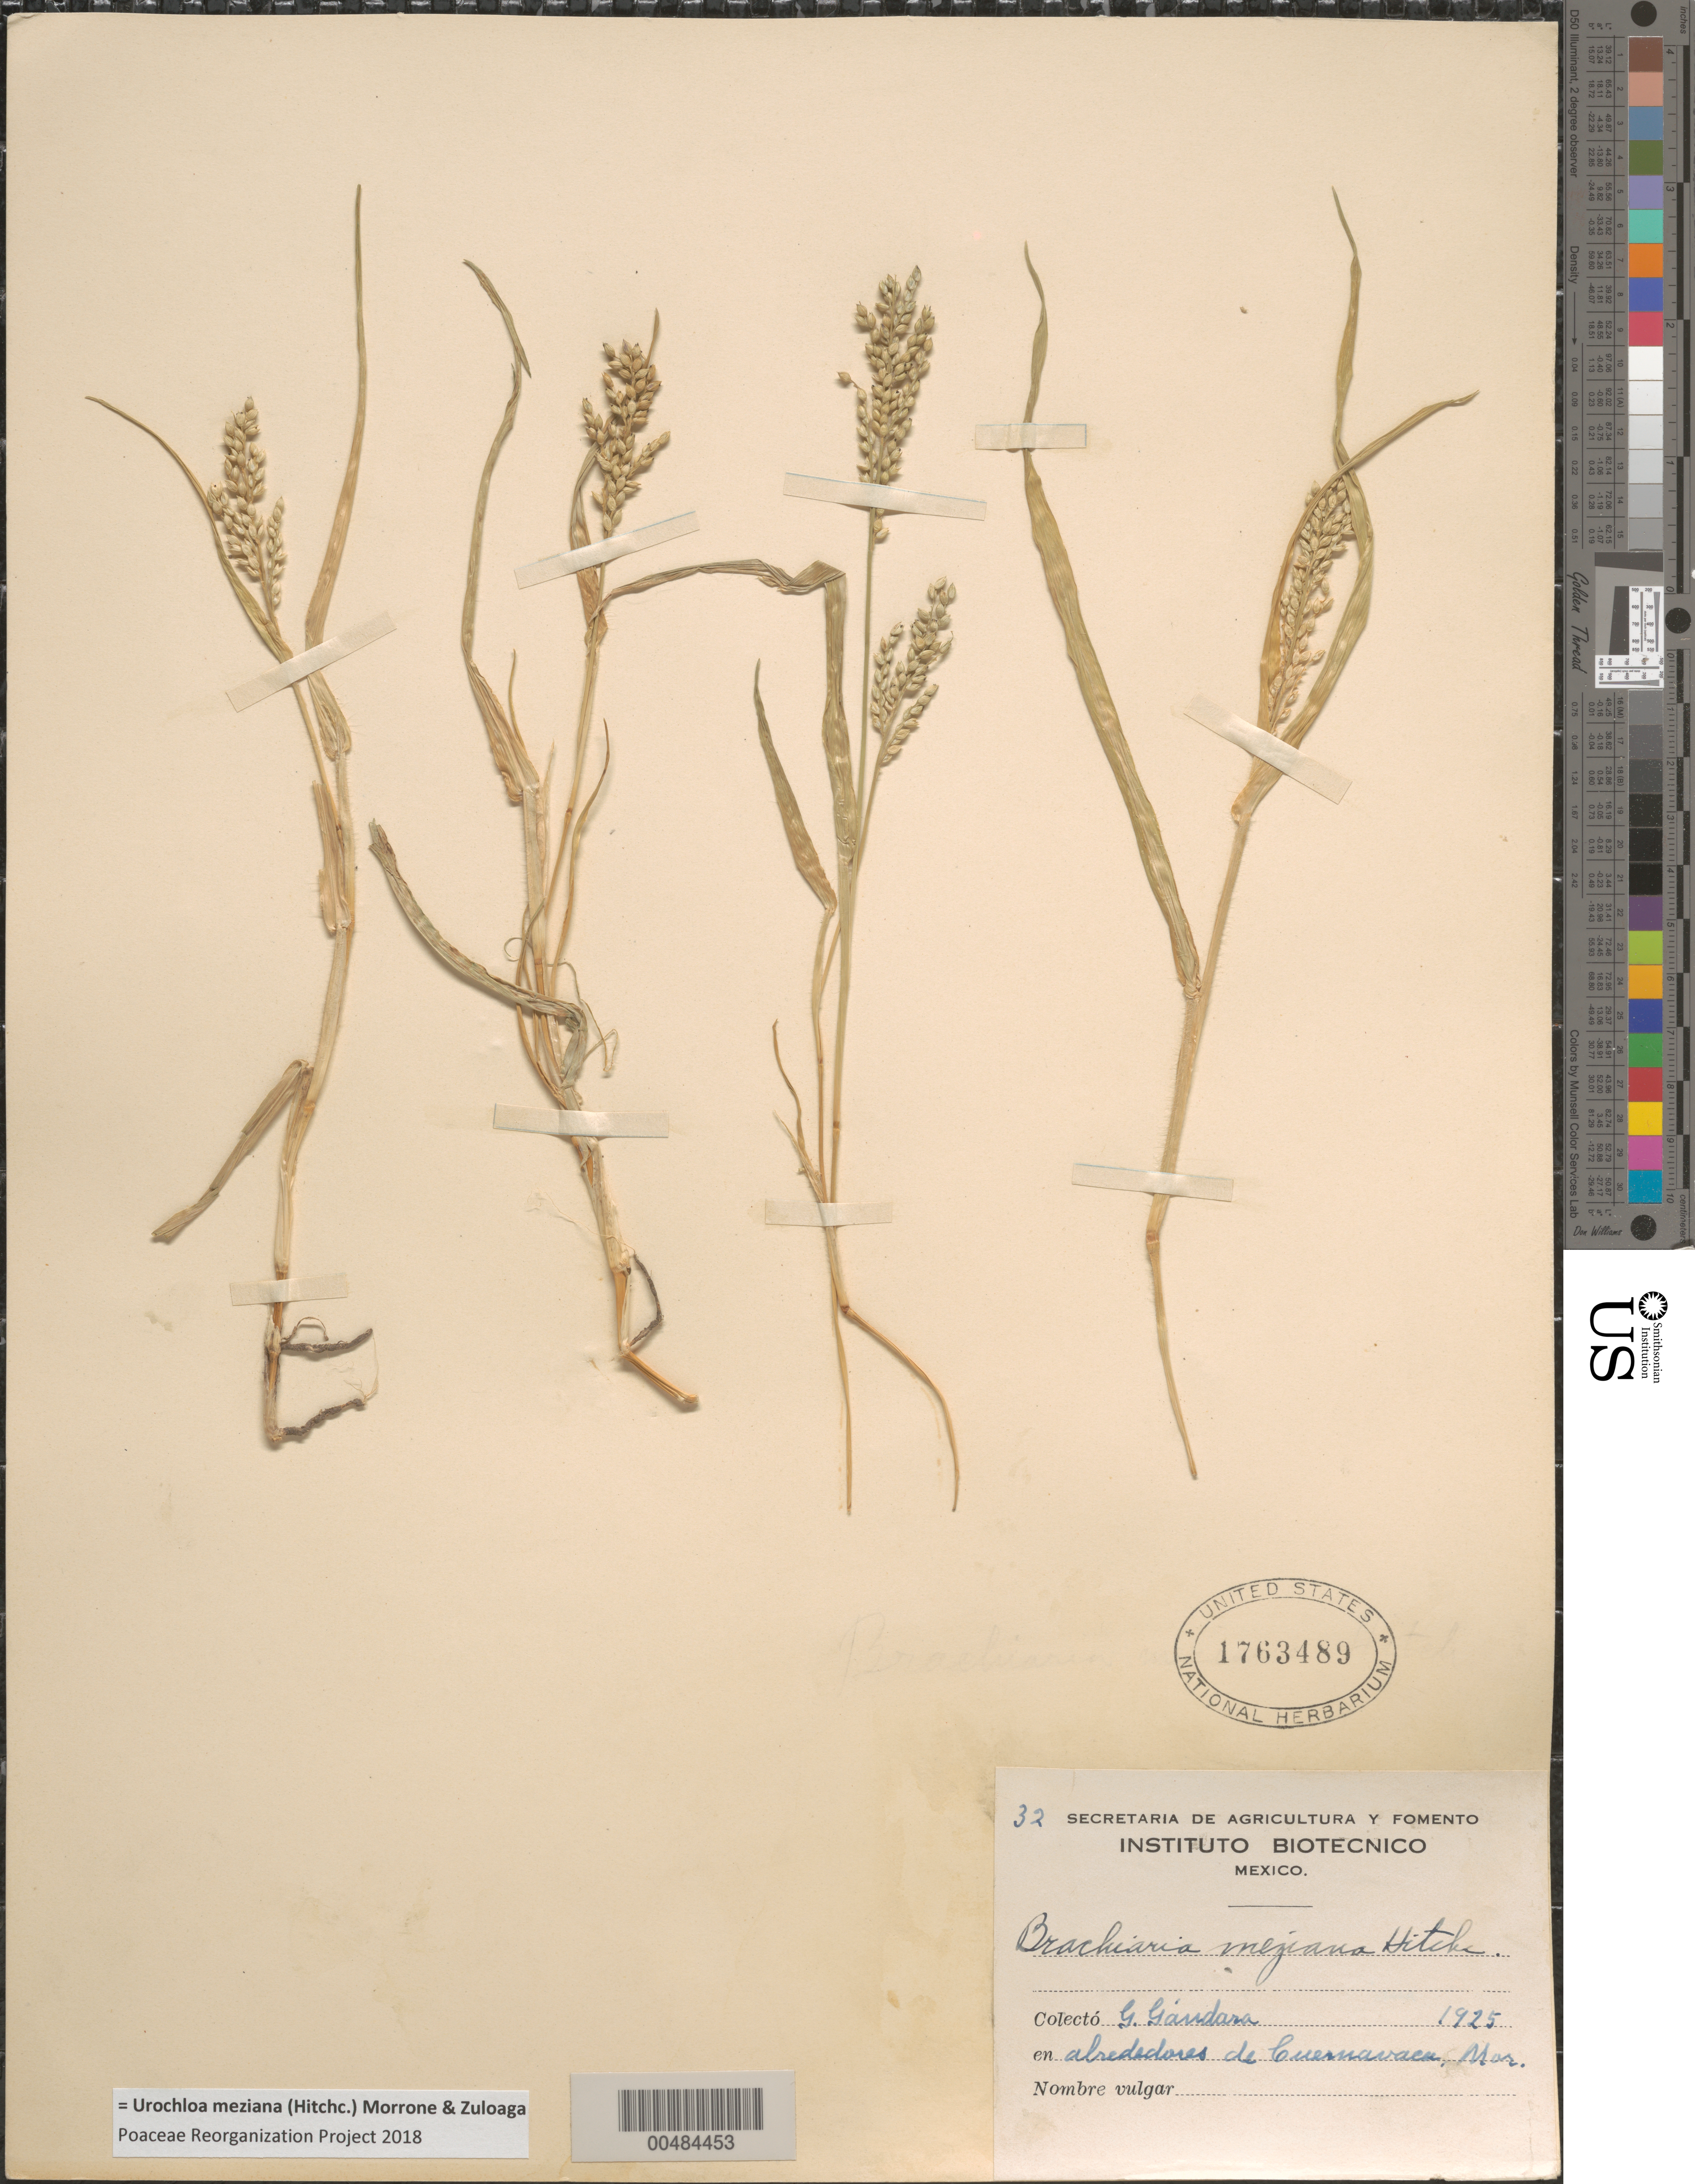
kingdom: Plantae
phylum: Tracheophyta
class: Liliopsida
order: Poales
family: Poaceae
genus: Brachiaria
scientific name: Brachiaria meziana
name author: Hitchc.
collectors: G. G ndara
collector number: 32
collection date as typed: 1925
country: Mexico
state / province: Morelos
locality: Alrededores de Cuernavaca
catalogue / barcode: US 1763489